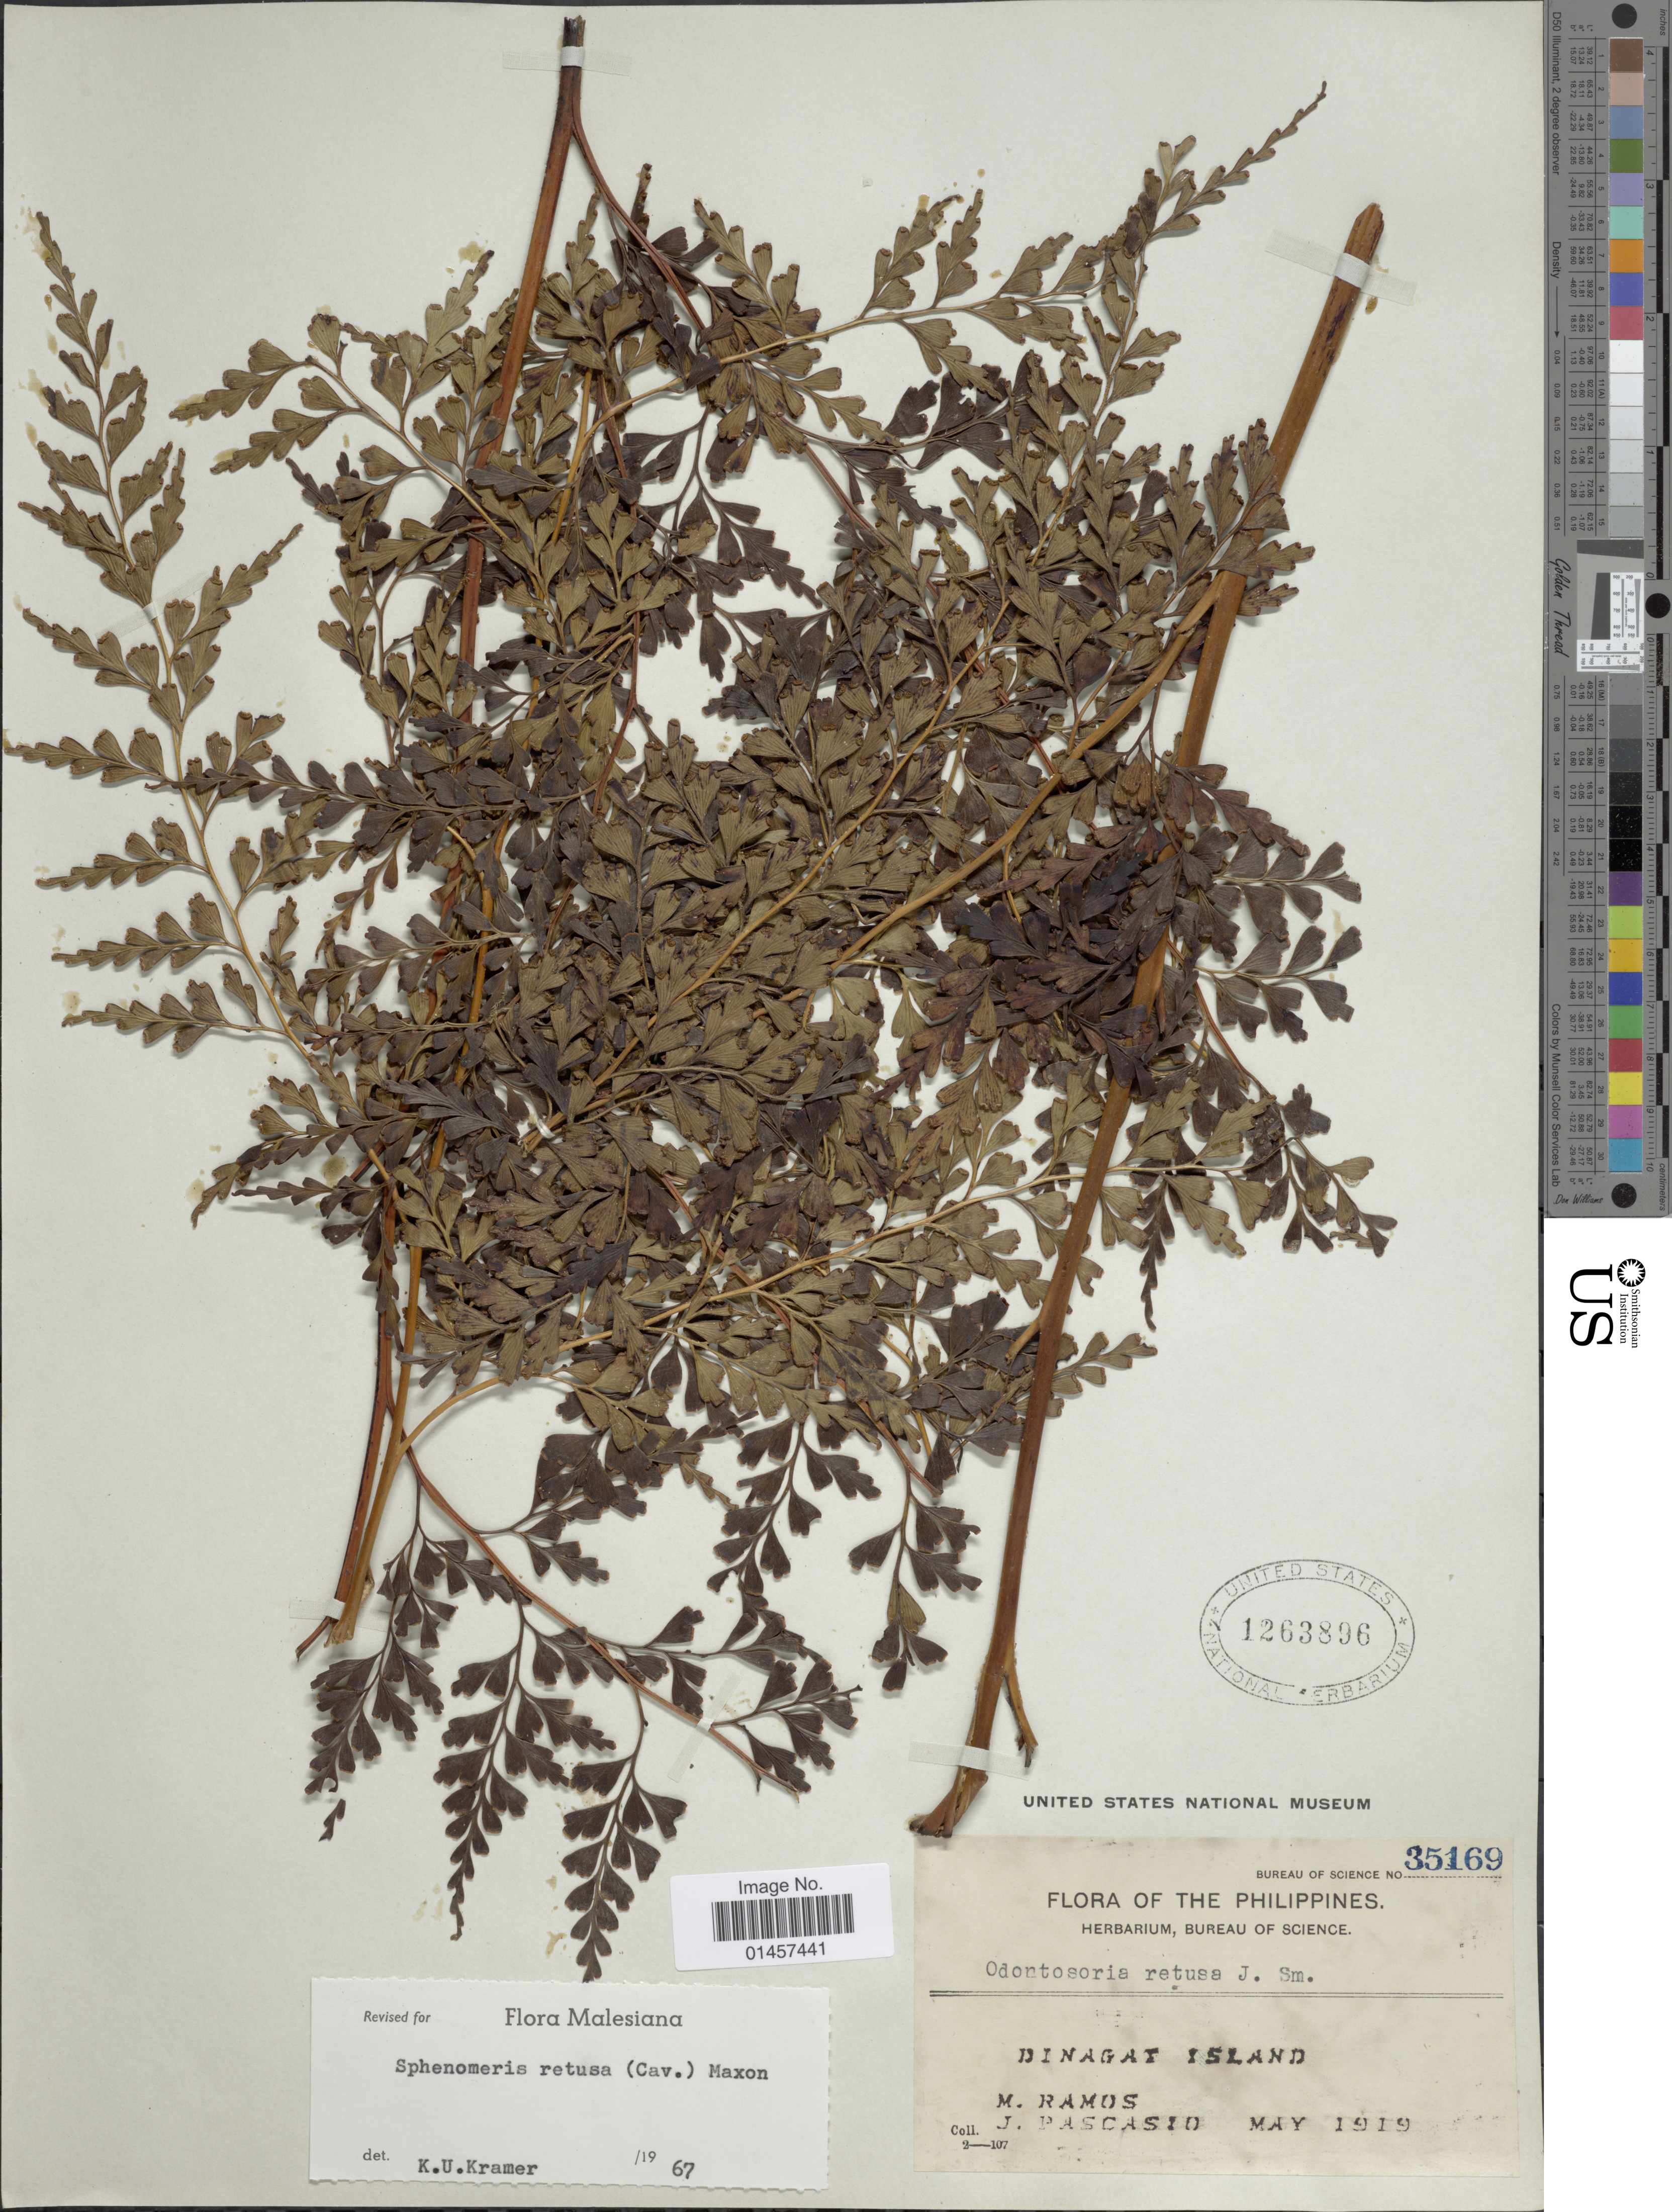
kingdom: Plantae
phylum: Tracheophyta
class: Polypodiopsida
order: Polypodiales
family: Lindsaeaceae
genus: Sphenomeris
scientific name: Sphenomeris retusa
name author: (Cav.) Maxim.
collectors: M. Ramos & J. Pascasio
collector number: Bureau of Science 35169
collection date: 1919-05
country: Philippines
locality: Dinagat island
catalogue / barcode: US 1263896